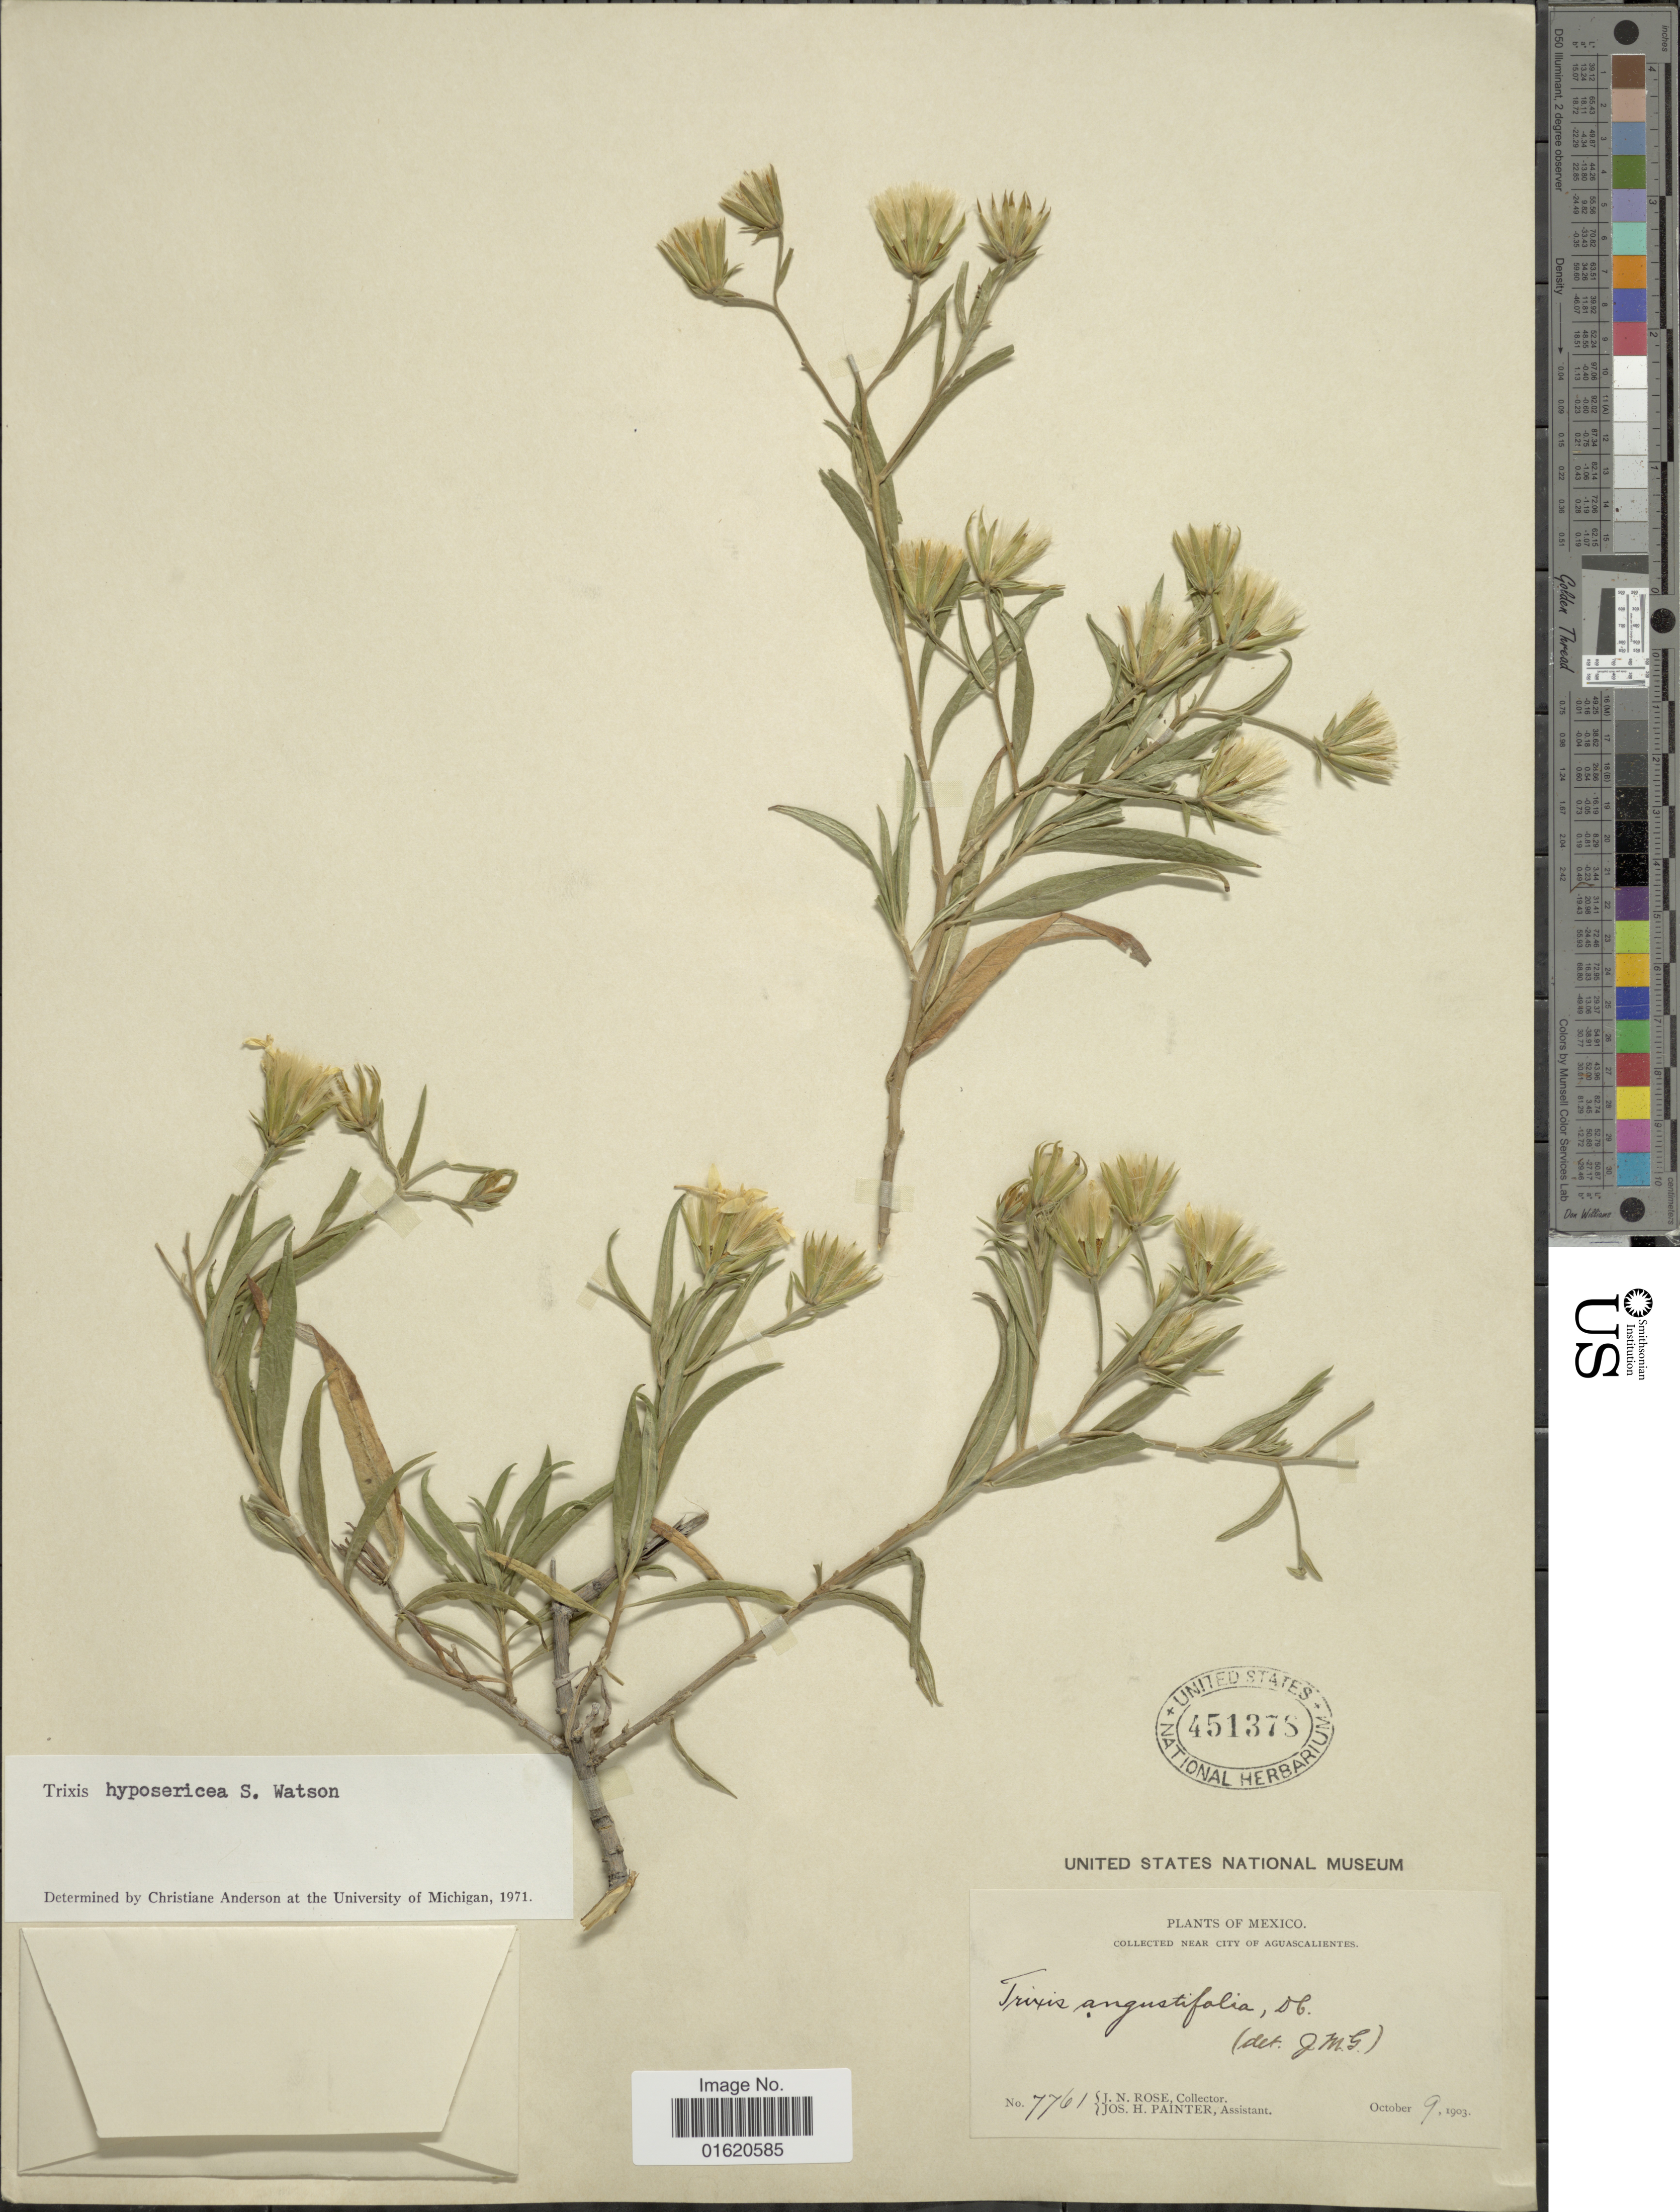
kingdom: Plantae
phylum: Tracheophyta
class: Magnoliopsida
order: Asterales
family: Asteraceae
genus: Trixis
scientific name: Trixis hyposericea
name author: S. Watson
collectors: J. N. Rose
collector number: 7761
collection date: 1903-10-09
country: Mexico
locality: Near city of Aguascalientes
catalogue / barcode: US 451378